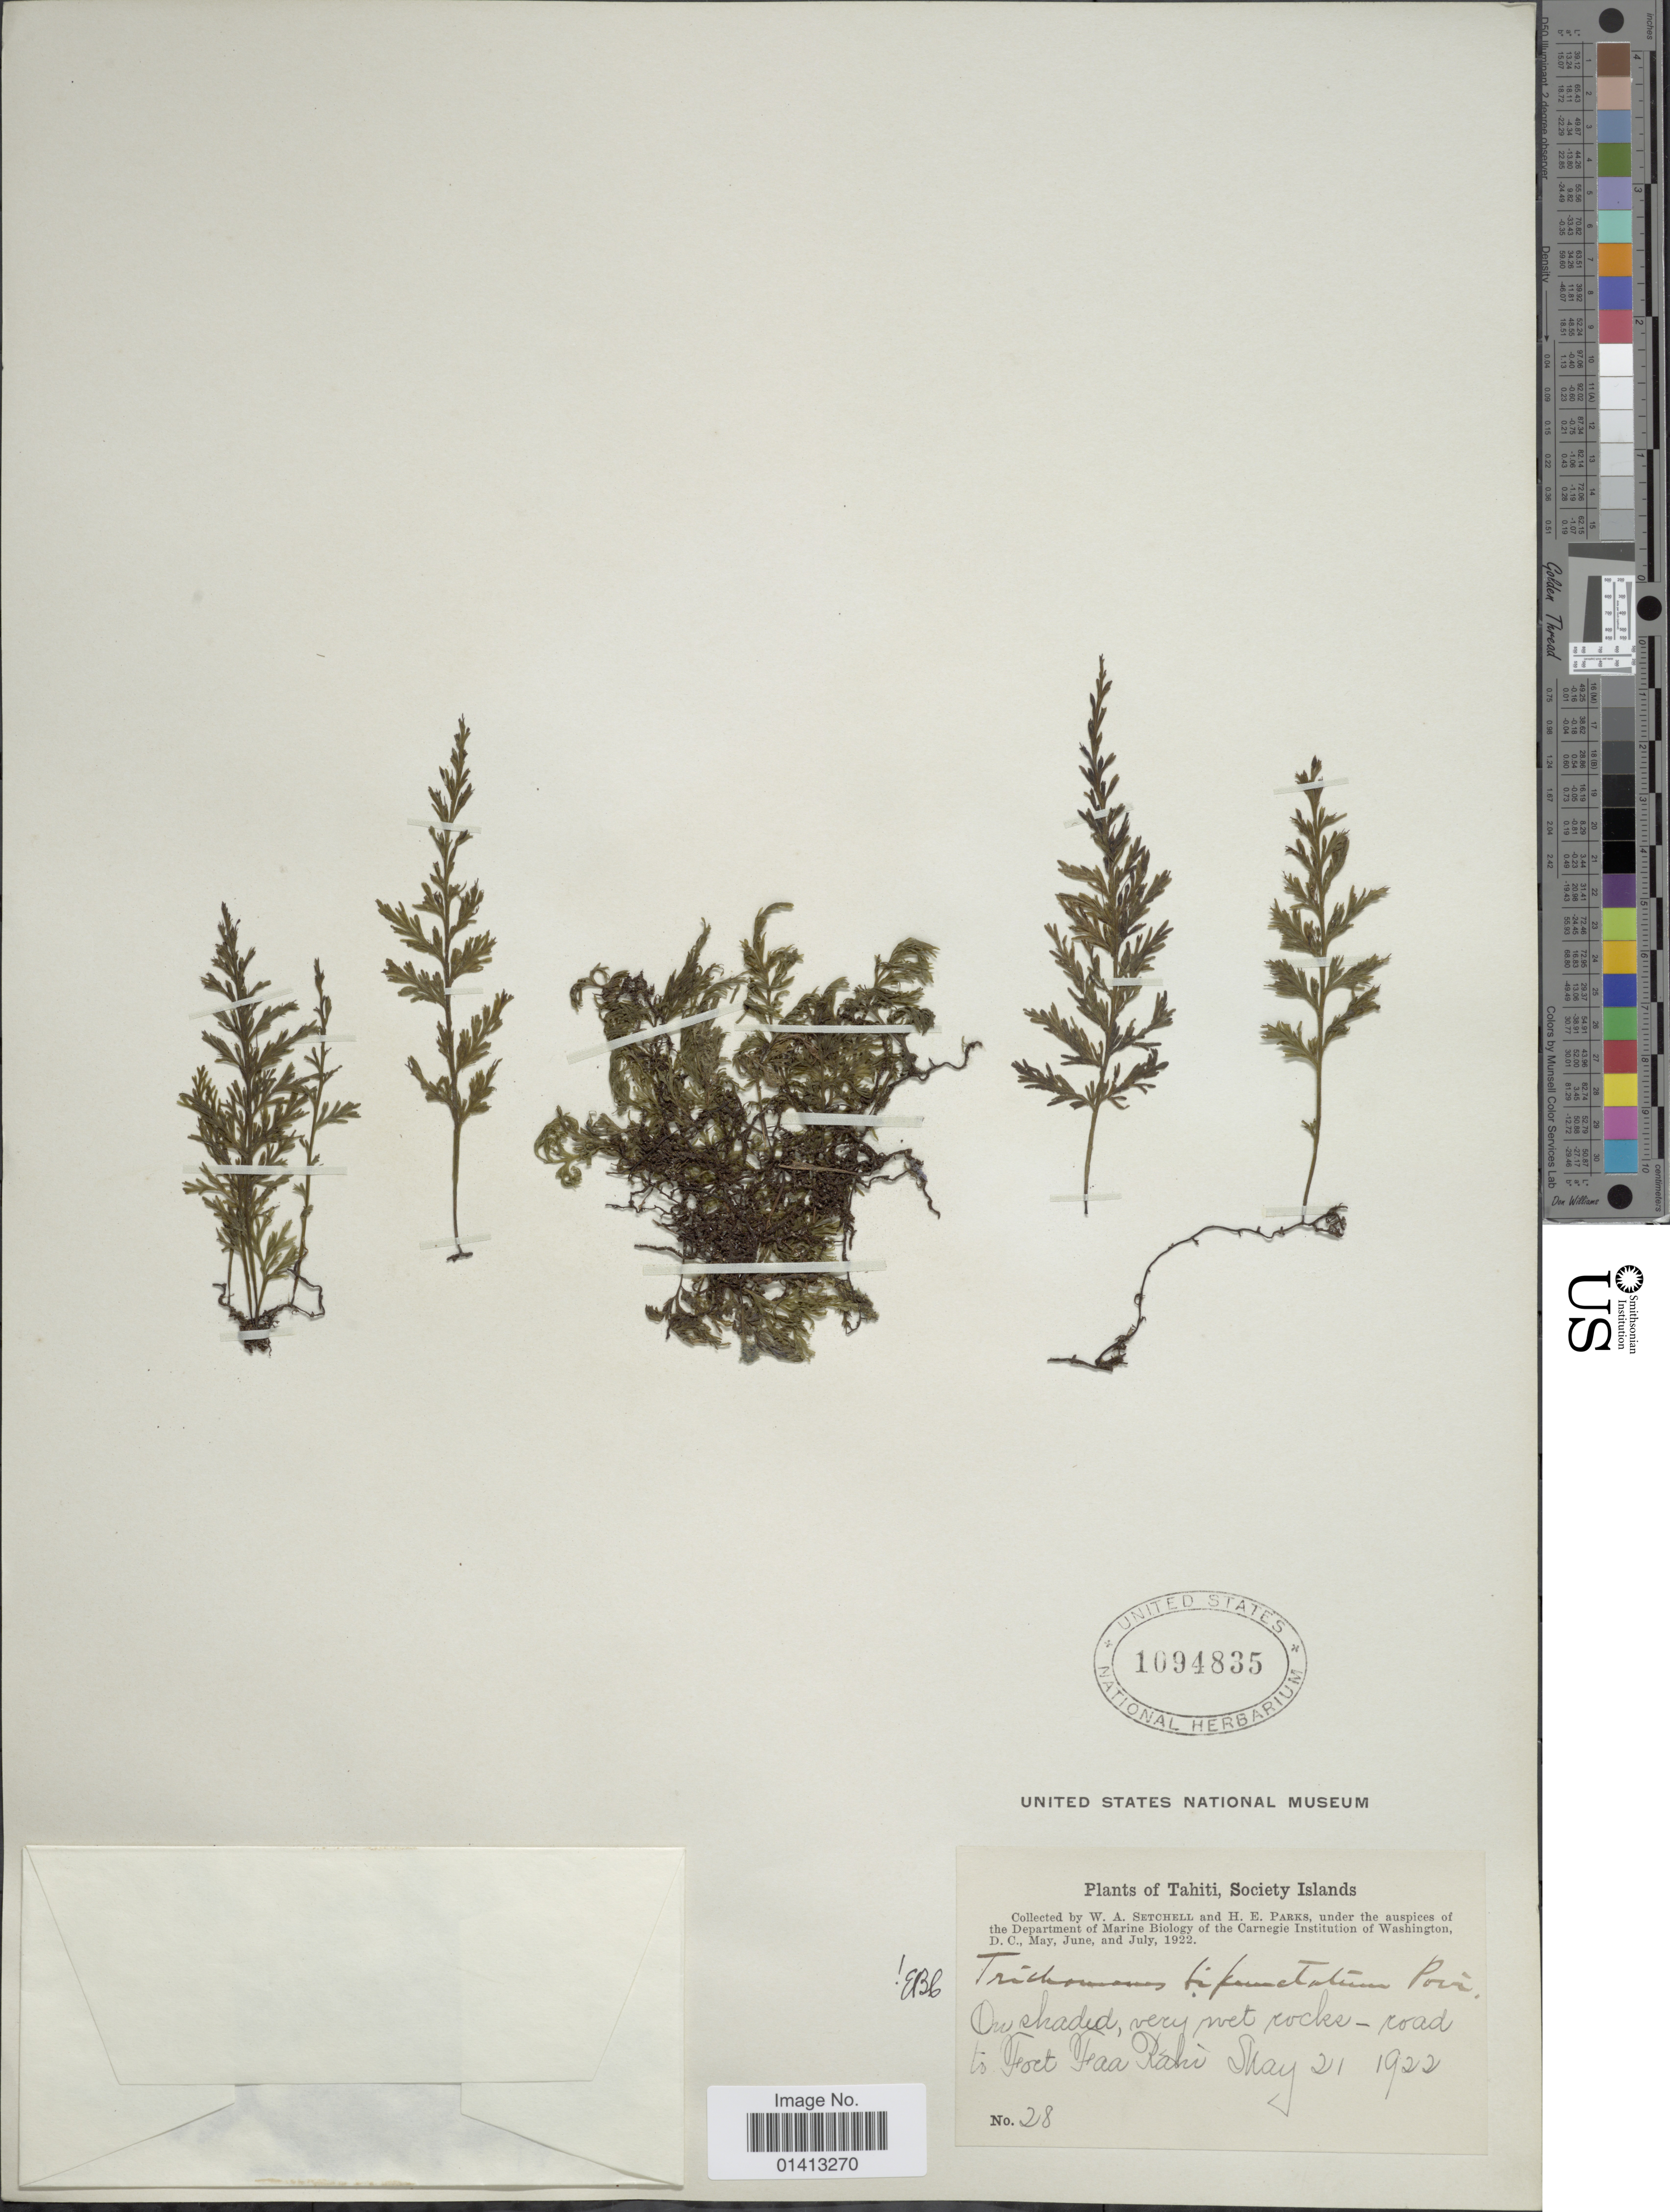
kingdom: Plantae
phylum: Tracheophyta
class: Polypodiopsida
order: Hymenophyllales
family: Hymenophyllaceae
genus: Crepidomanes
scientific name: Crepidomanes bipunctatum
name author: (Poir.) Copel.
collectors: W. Setchell & H. E. Parks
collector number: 28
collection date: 1922-05-21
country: French Polynesia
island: Tahiti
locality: Tahiti, Society islands, road to Fort Faa Rahi [interpreted]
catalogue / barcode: US 1094835